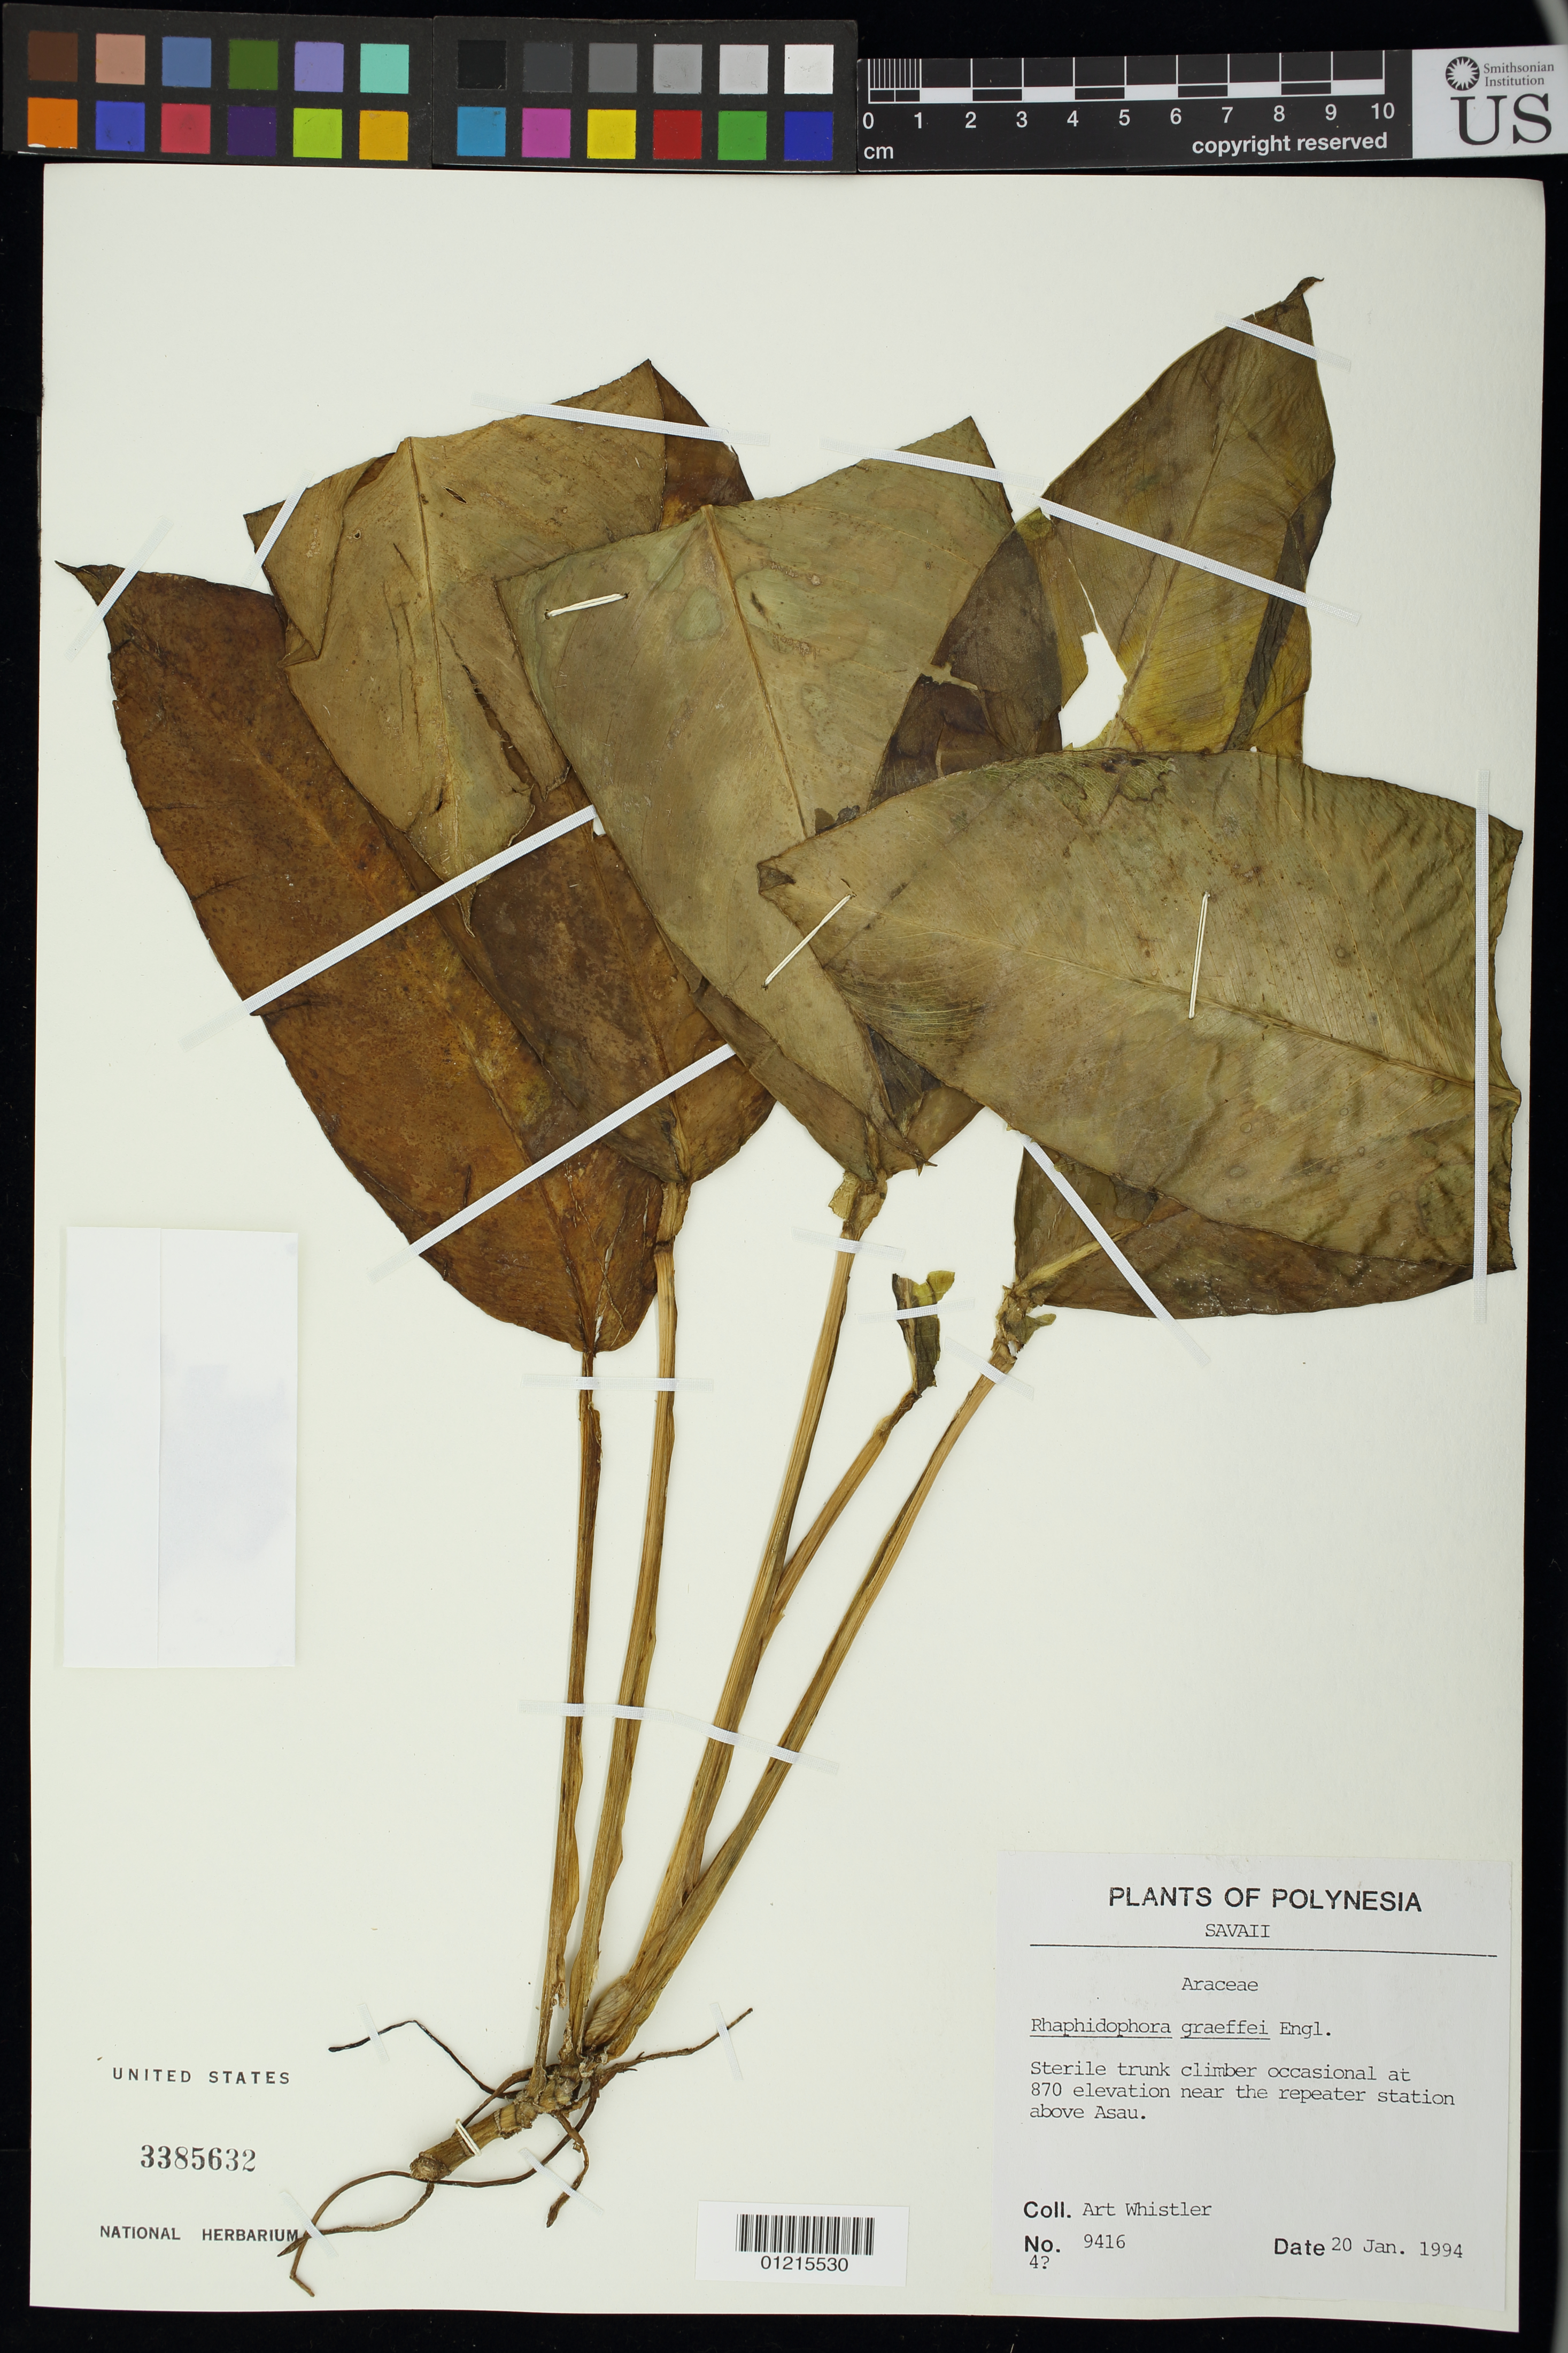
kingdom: Plantae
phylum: Tracheophyta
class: Liliopsida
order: Alismatales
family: Araceae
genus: Rhaphidophora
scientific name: Rhaphidophora graeffei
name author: Engl.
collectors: A. Whistler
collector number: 9416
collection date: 1994-01-20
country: Samoa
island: Savai'i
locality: Near the repeater station above Asau.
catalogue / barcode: US 3385632